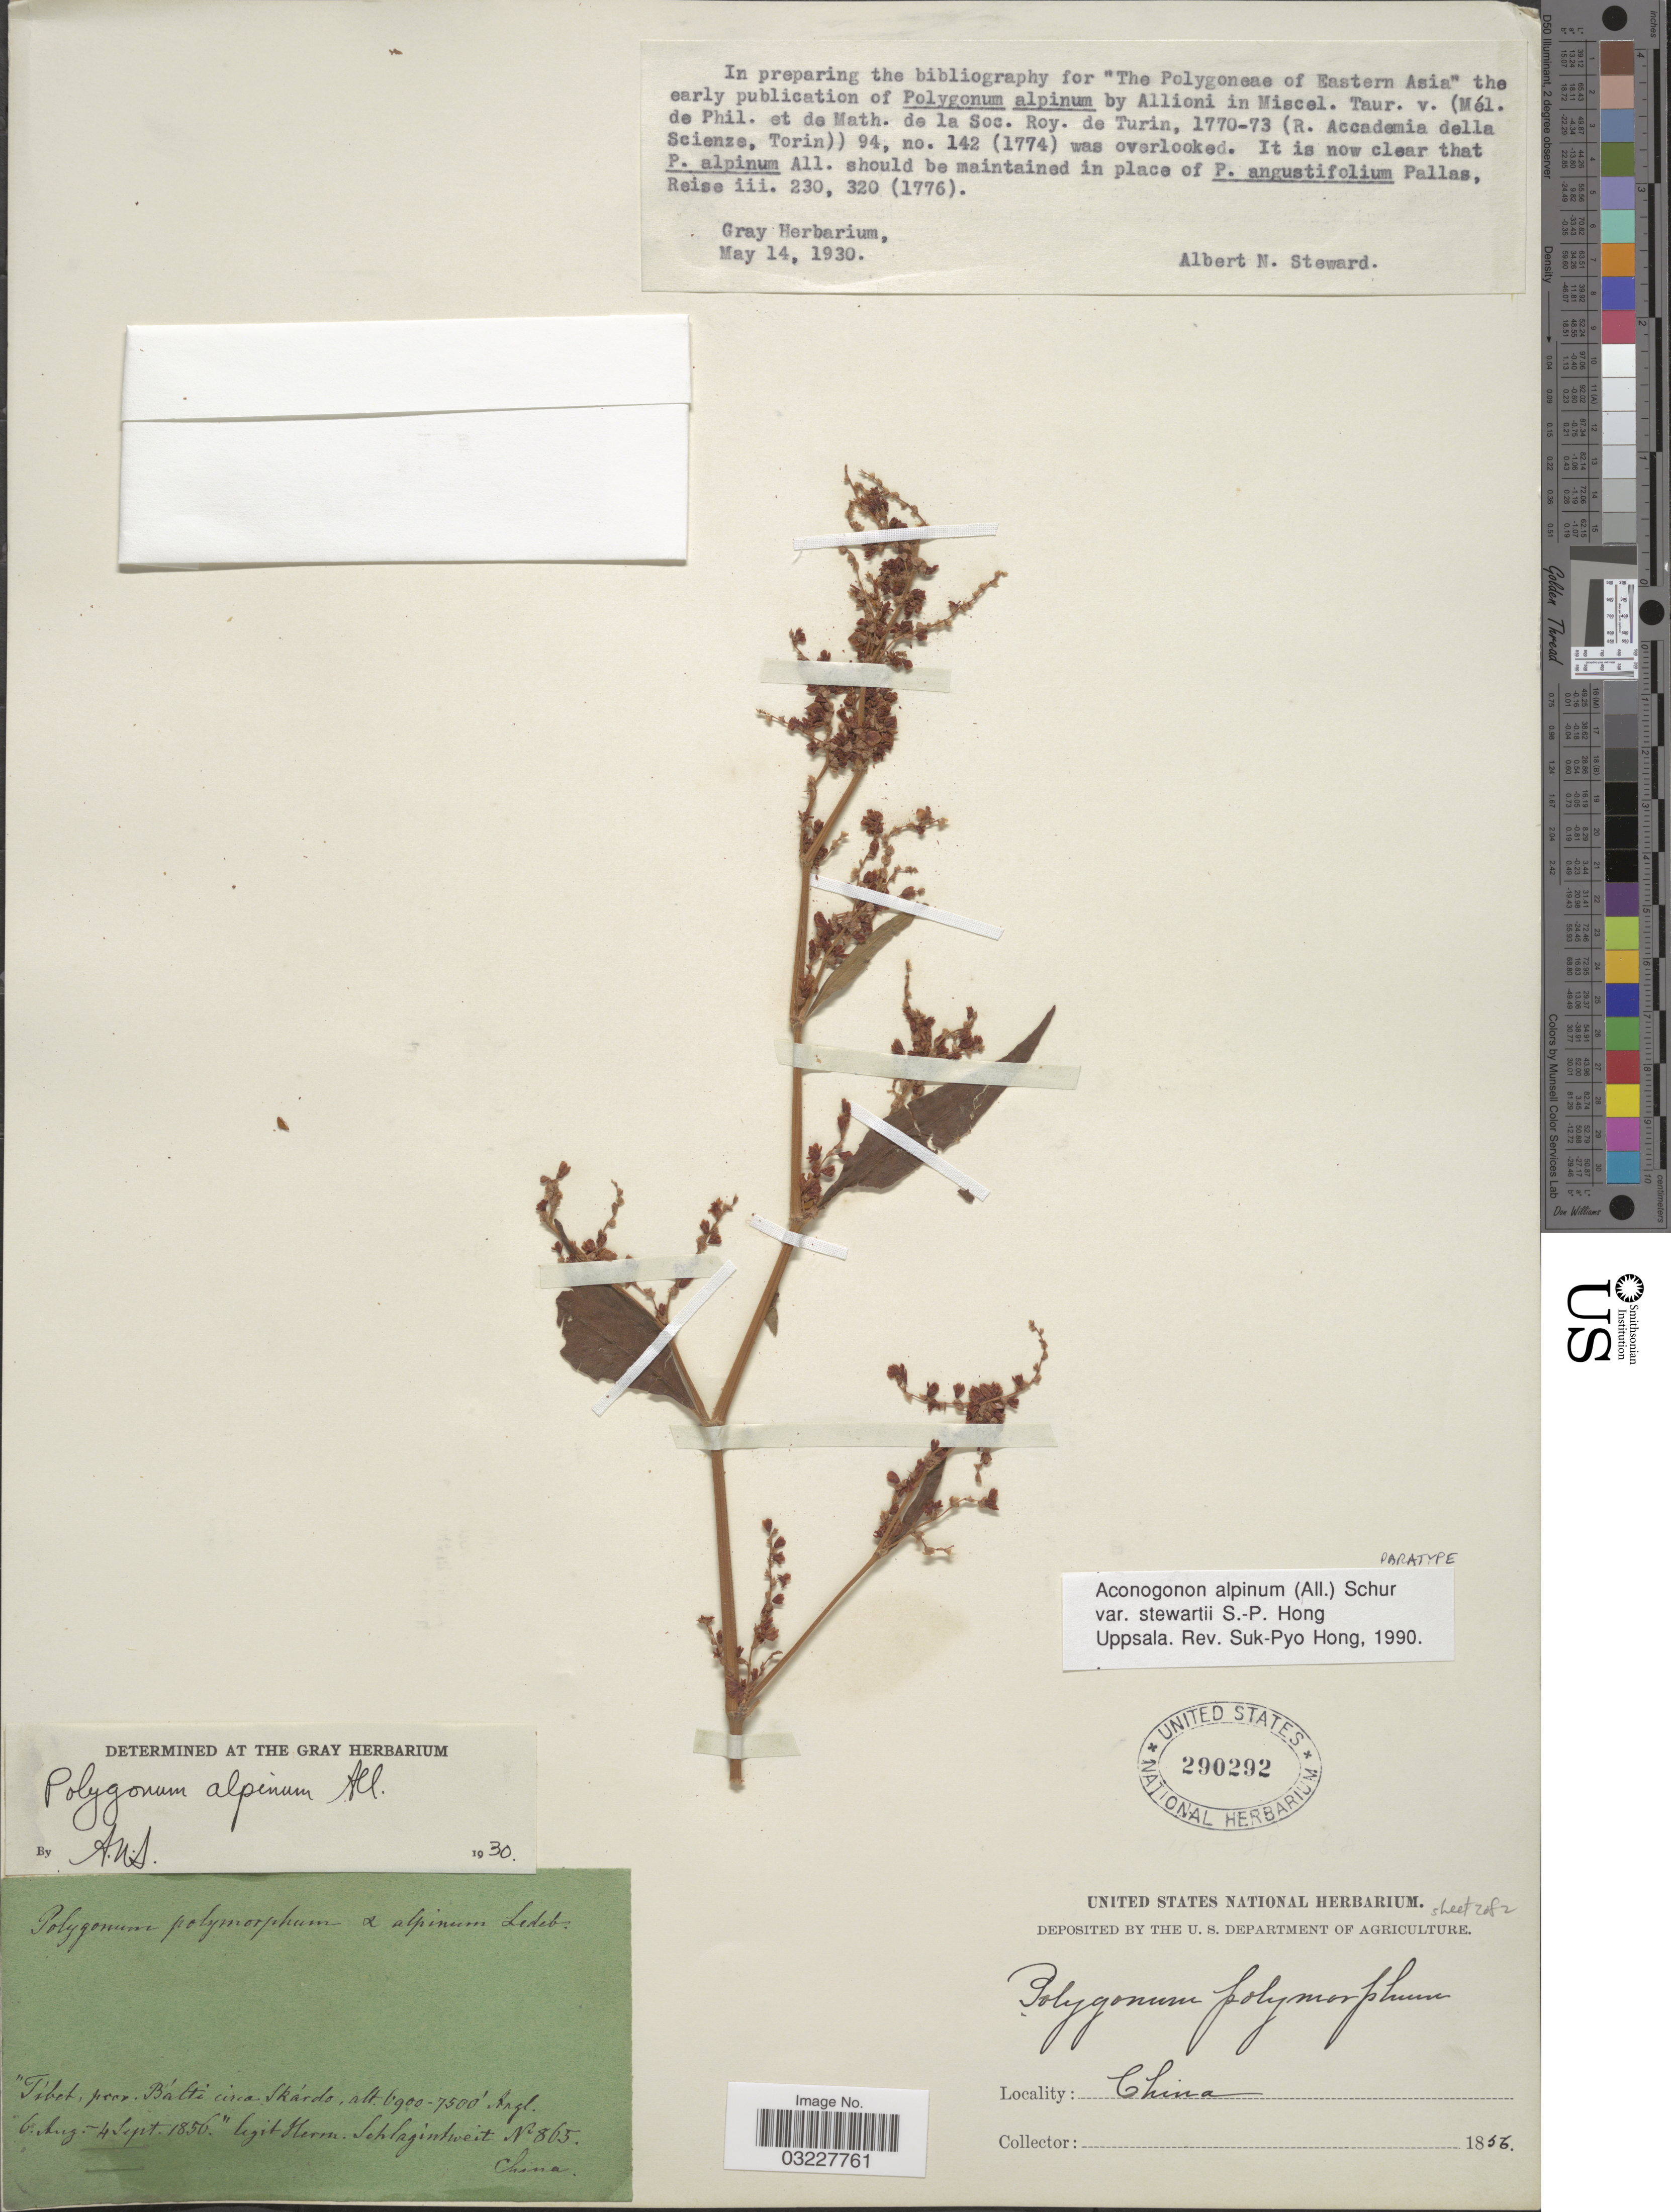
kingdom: Plantae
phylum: Tracheophyta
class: Magnoliopsida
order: Caryophyllales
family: Polygonaceae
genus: Koenigia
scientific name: Koenigia alpina var. stewartii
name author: (S.P. Hong) T.M. Schust. & Reveal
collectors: H. A. von Schlagintweit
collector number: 865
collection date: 1856-08-06/1856-09-04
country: China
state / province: Xizang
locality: Tibet, prov. Bálti circa Skárdo.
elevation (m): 2103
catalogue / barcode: US 290292